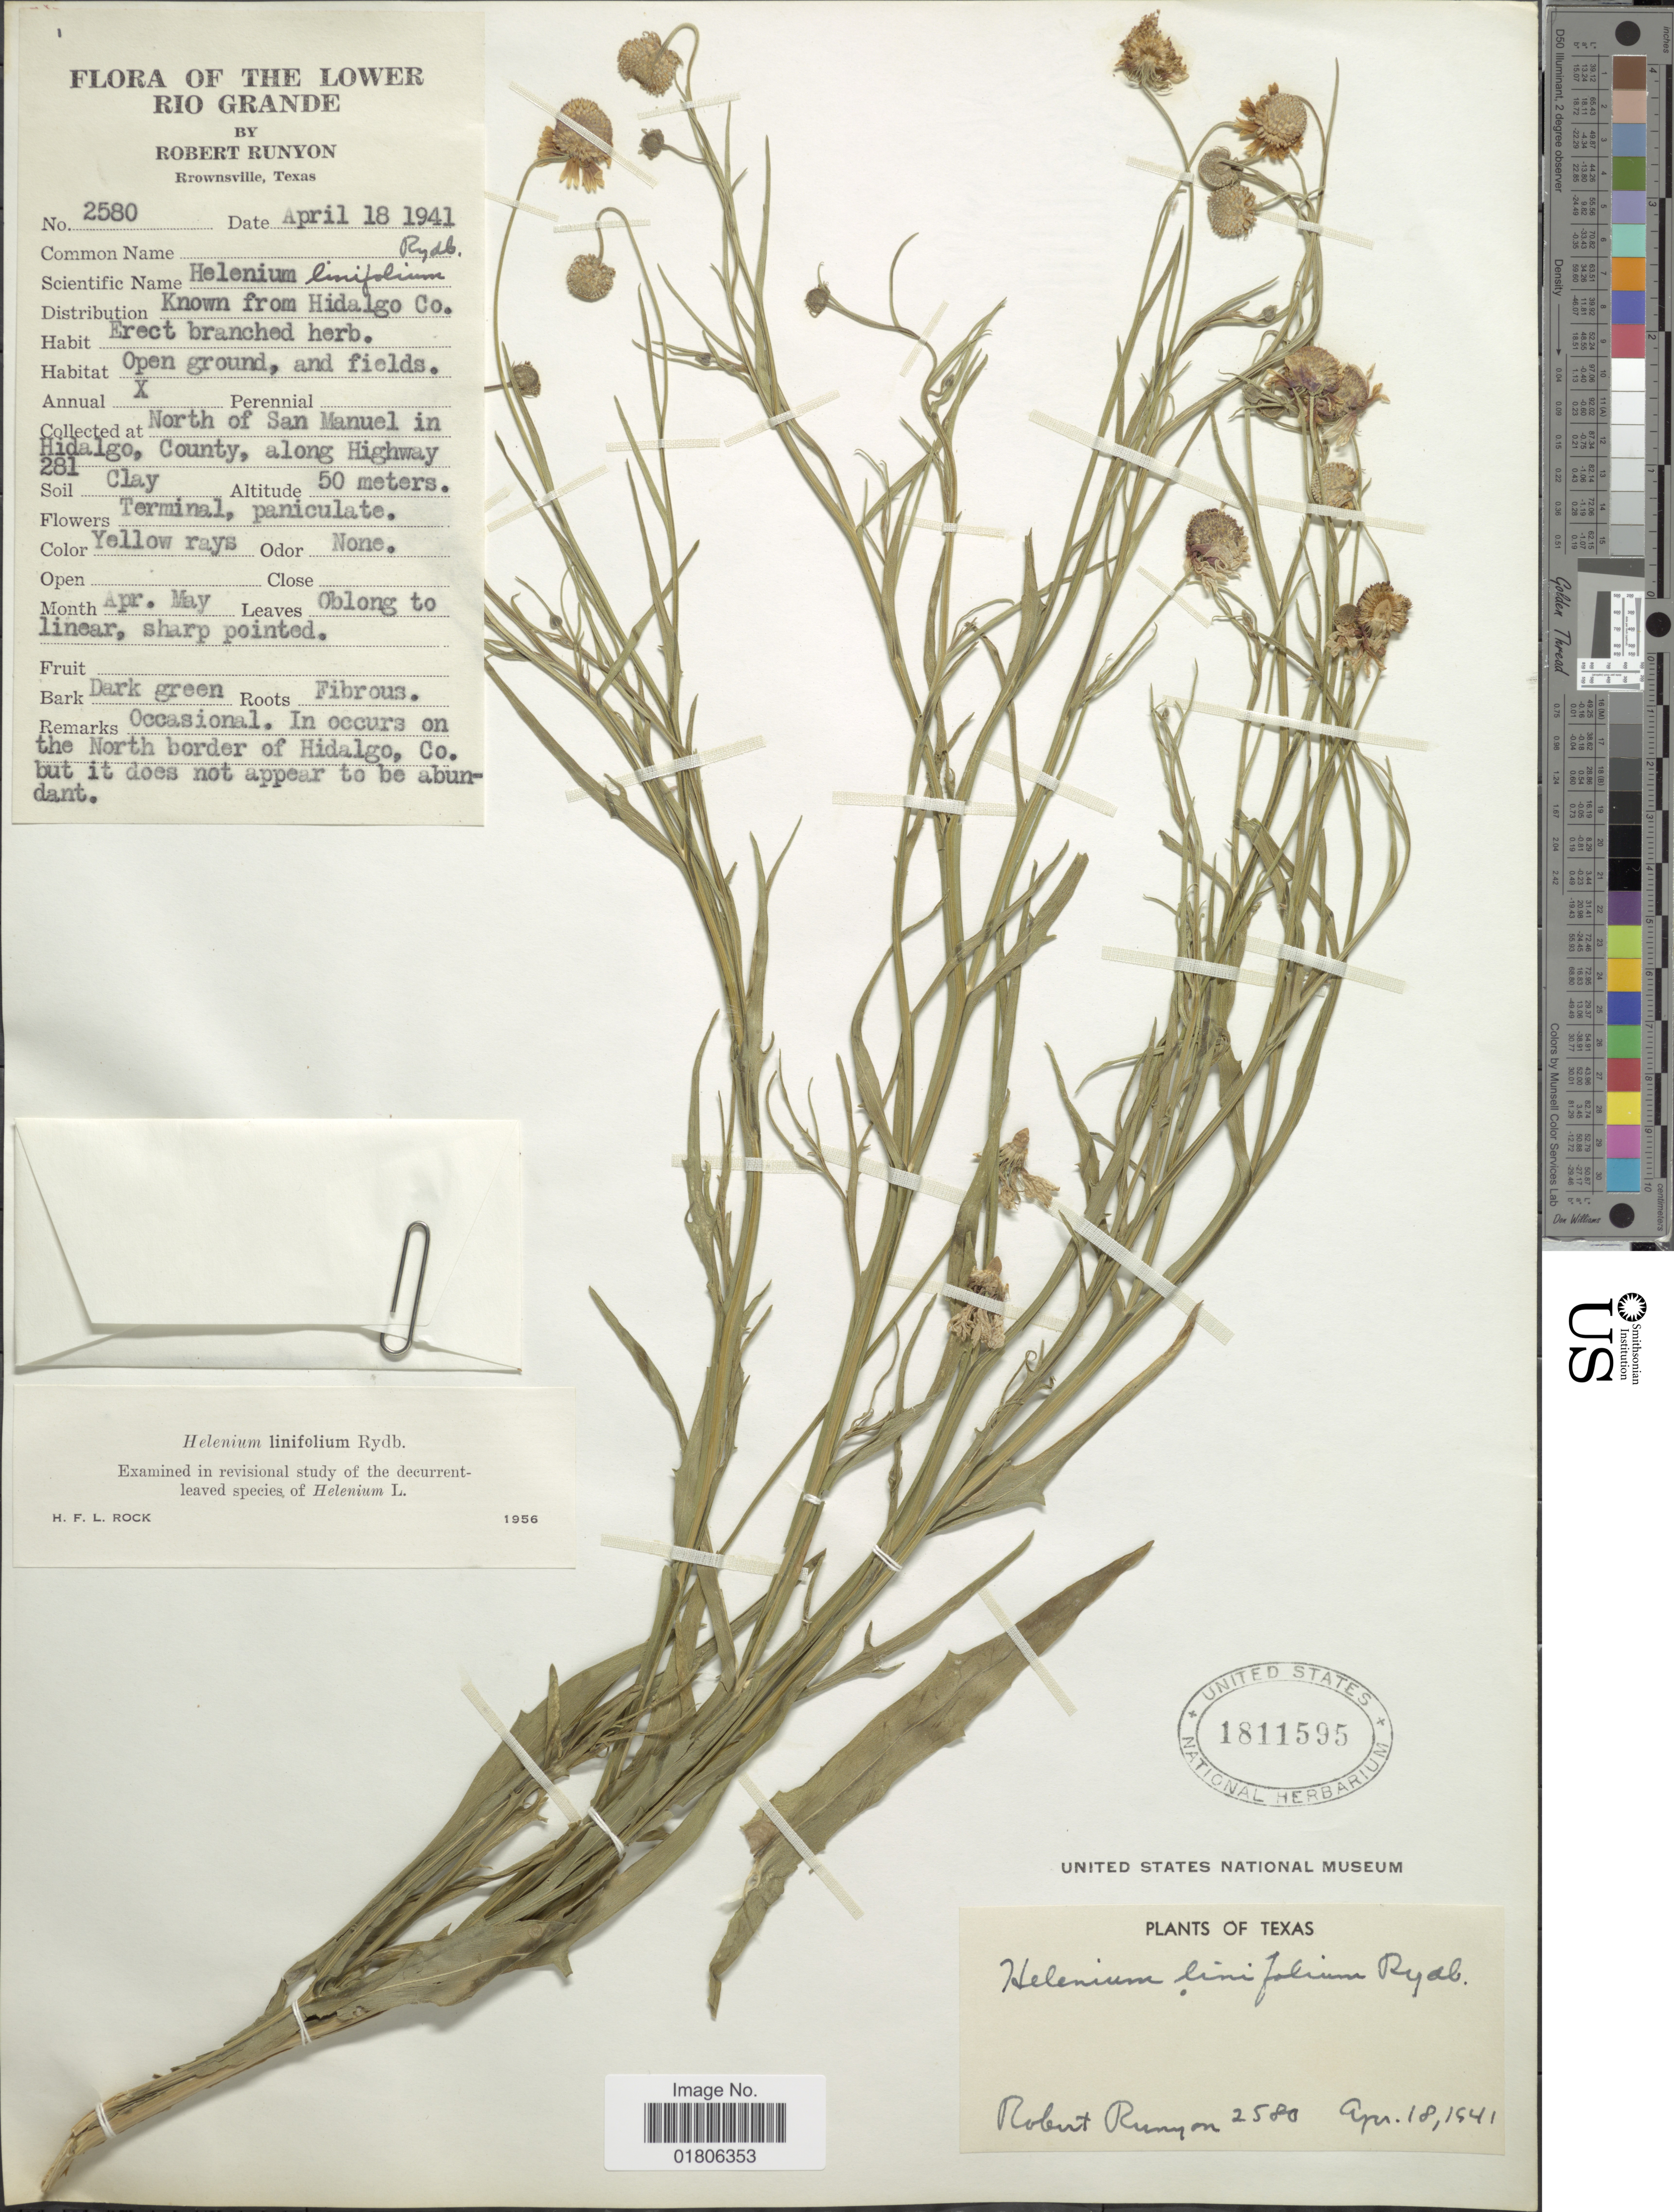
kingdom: Plantae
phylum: Tracheophyta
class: Magnoliopsida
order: Asterales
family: Asteraceae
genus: Helenium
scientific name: Helenium linifolium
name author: Rydb.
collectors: R. Runyon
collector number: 2580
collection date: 1941-04-18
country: United States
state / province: Texas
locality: The Lower Rio Grande, North of San Manuel in Hidalgo, County, along Highway 281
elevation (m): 50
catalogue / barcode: US 1811595